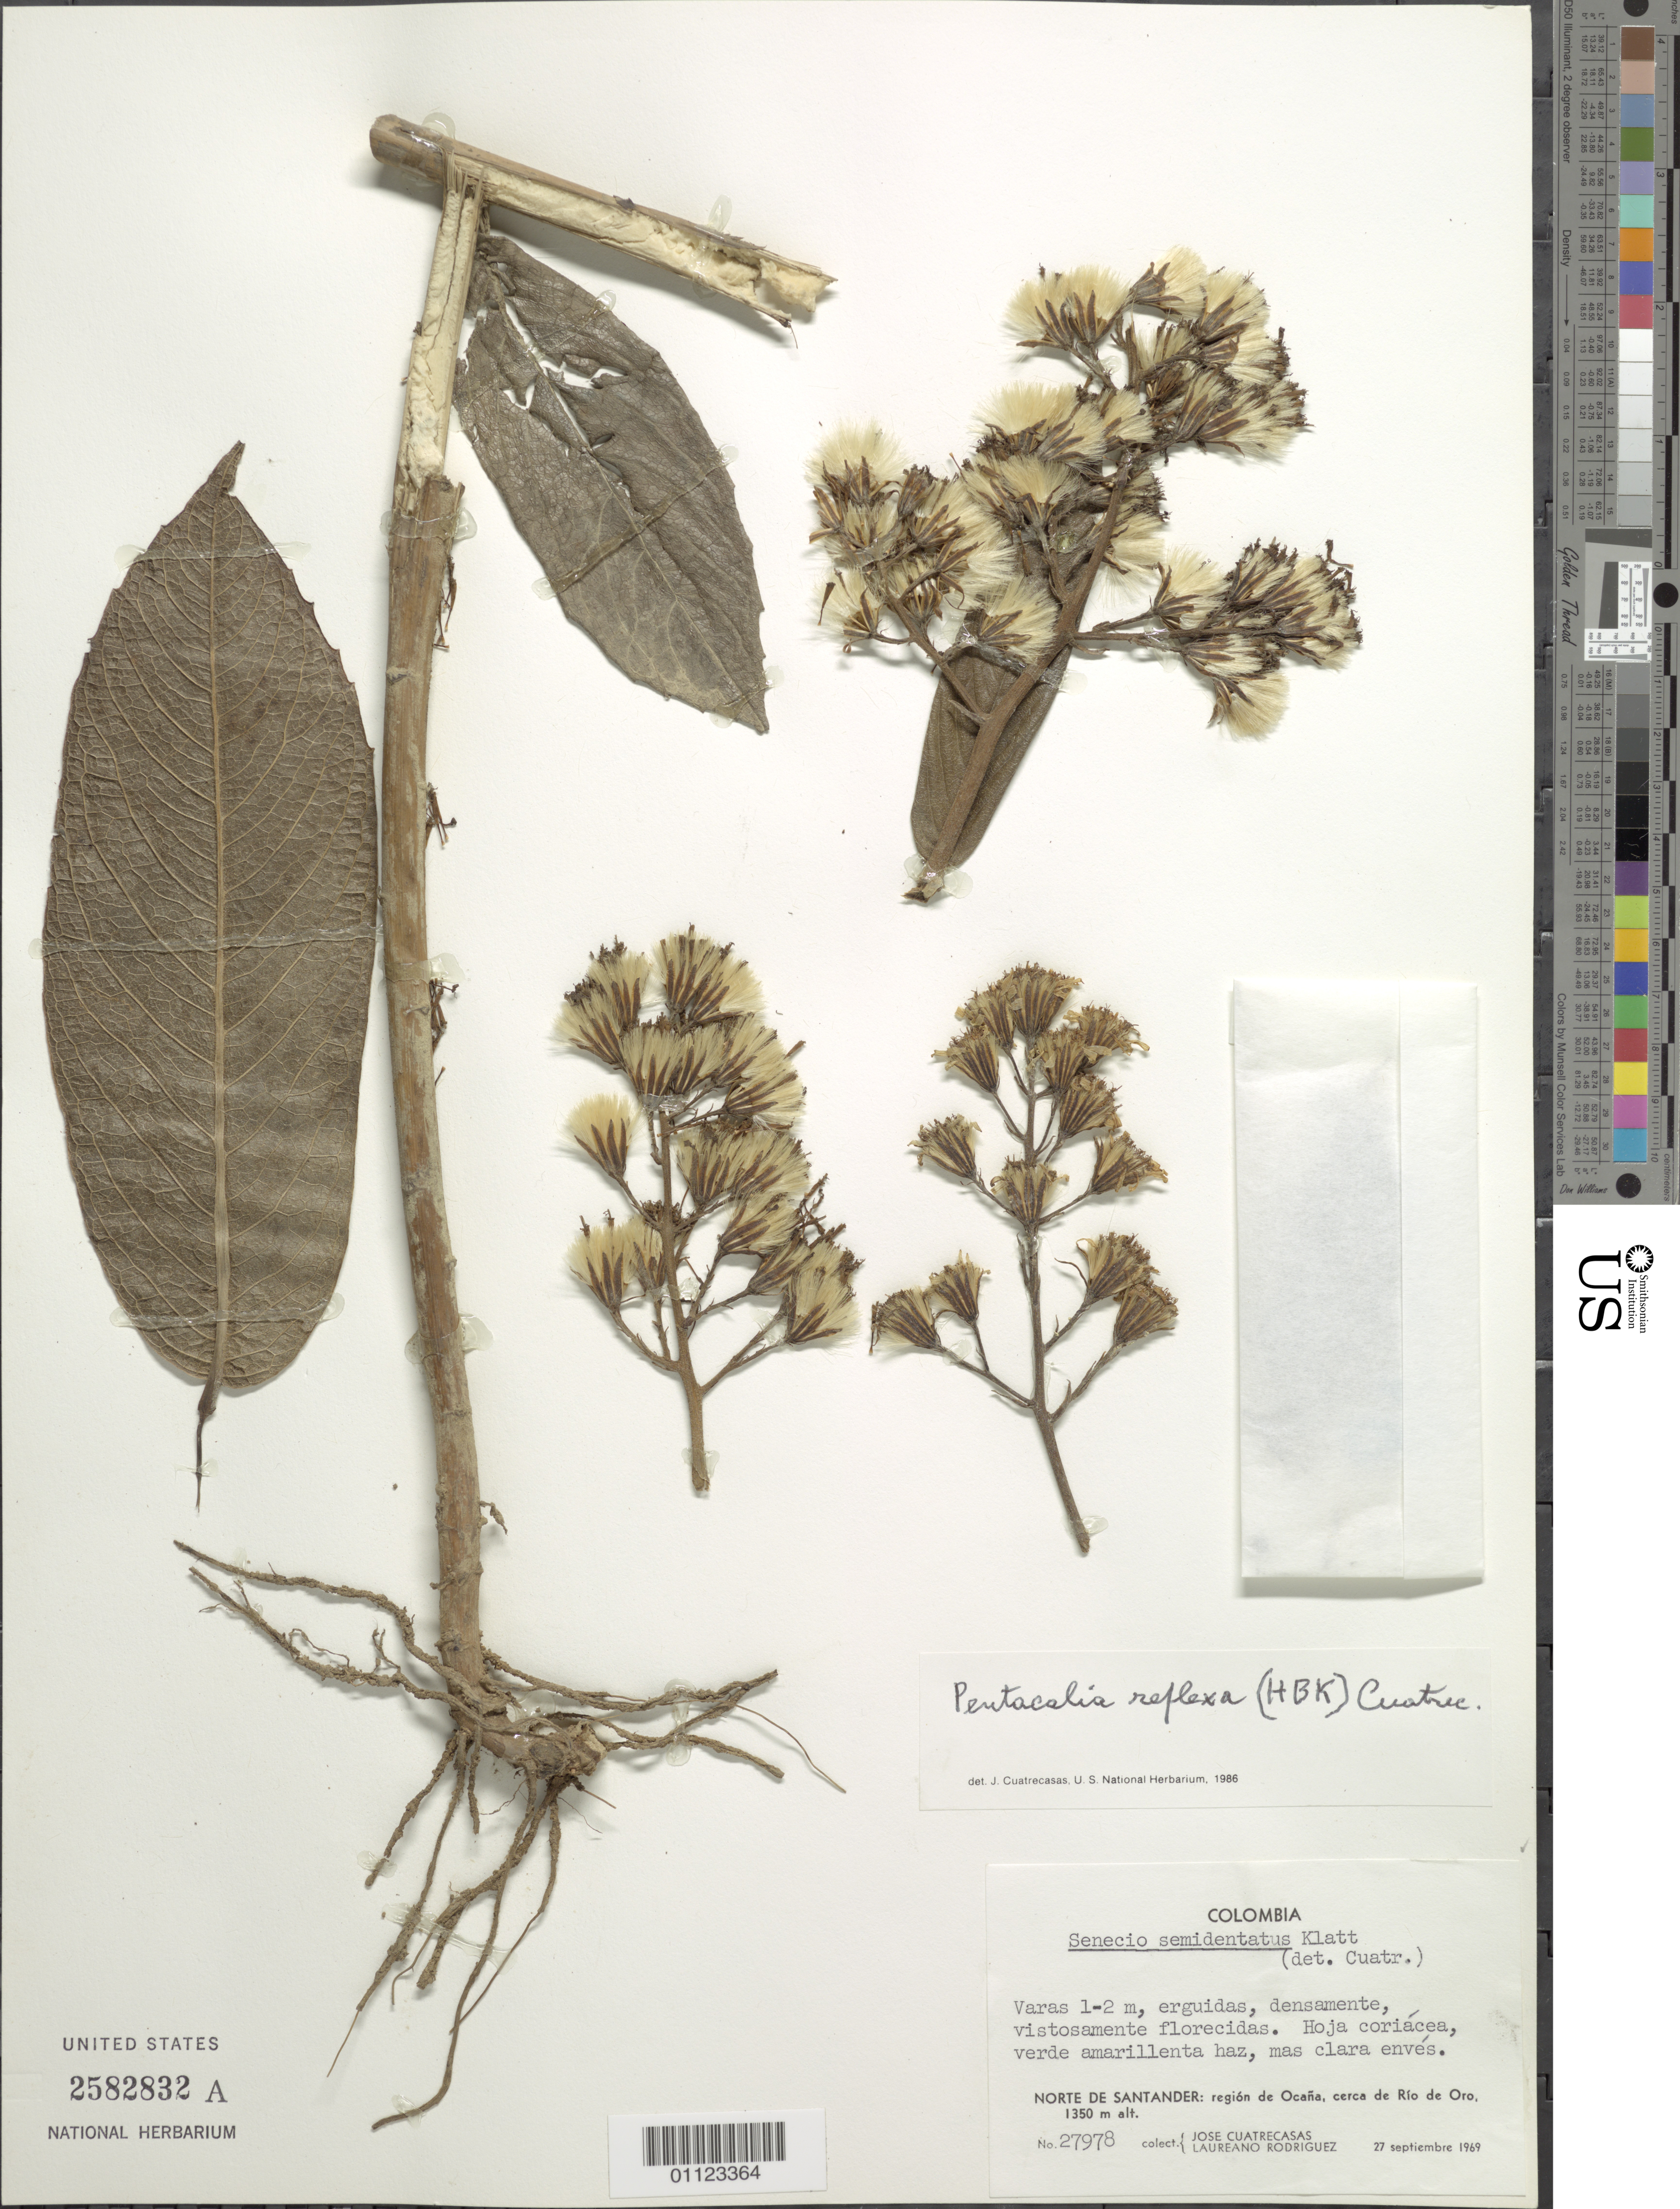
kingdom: Plantae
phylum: Tracheophyta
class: Magnoliopsida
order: Asterales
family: Asteraceae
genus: Pentacalia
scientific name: Pentacalia reflexa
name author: (Kunth) Cuatrec.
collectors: J. Cuatrecasas & L. Rodriguez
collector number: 27978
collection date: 1969-09-27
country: Colombia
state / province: Norte de Santander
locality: Región de Ocaña, cerca de Río de Oro.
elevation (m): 1350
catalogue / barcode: US 2582832a